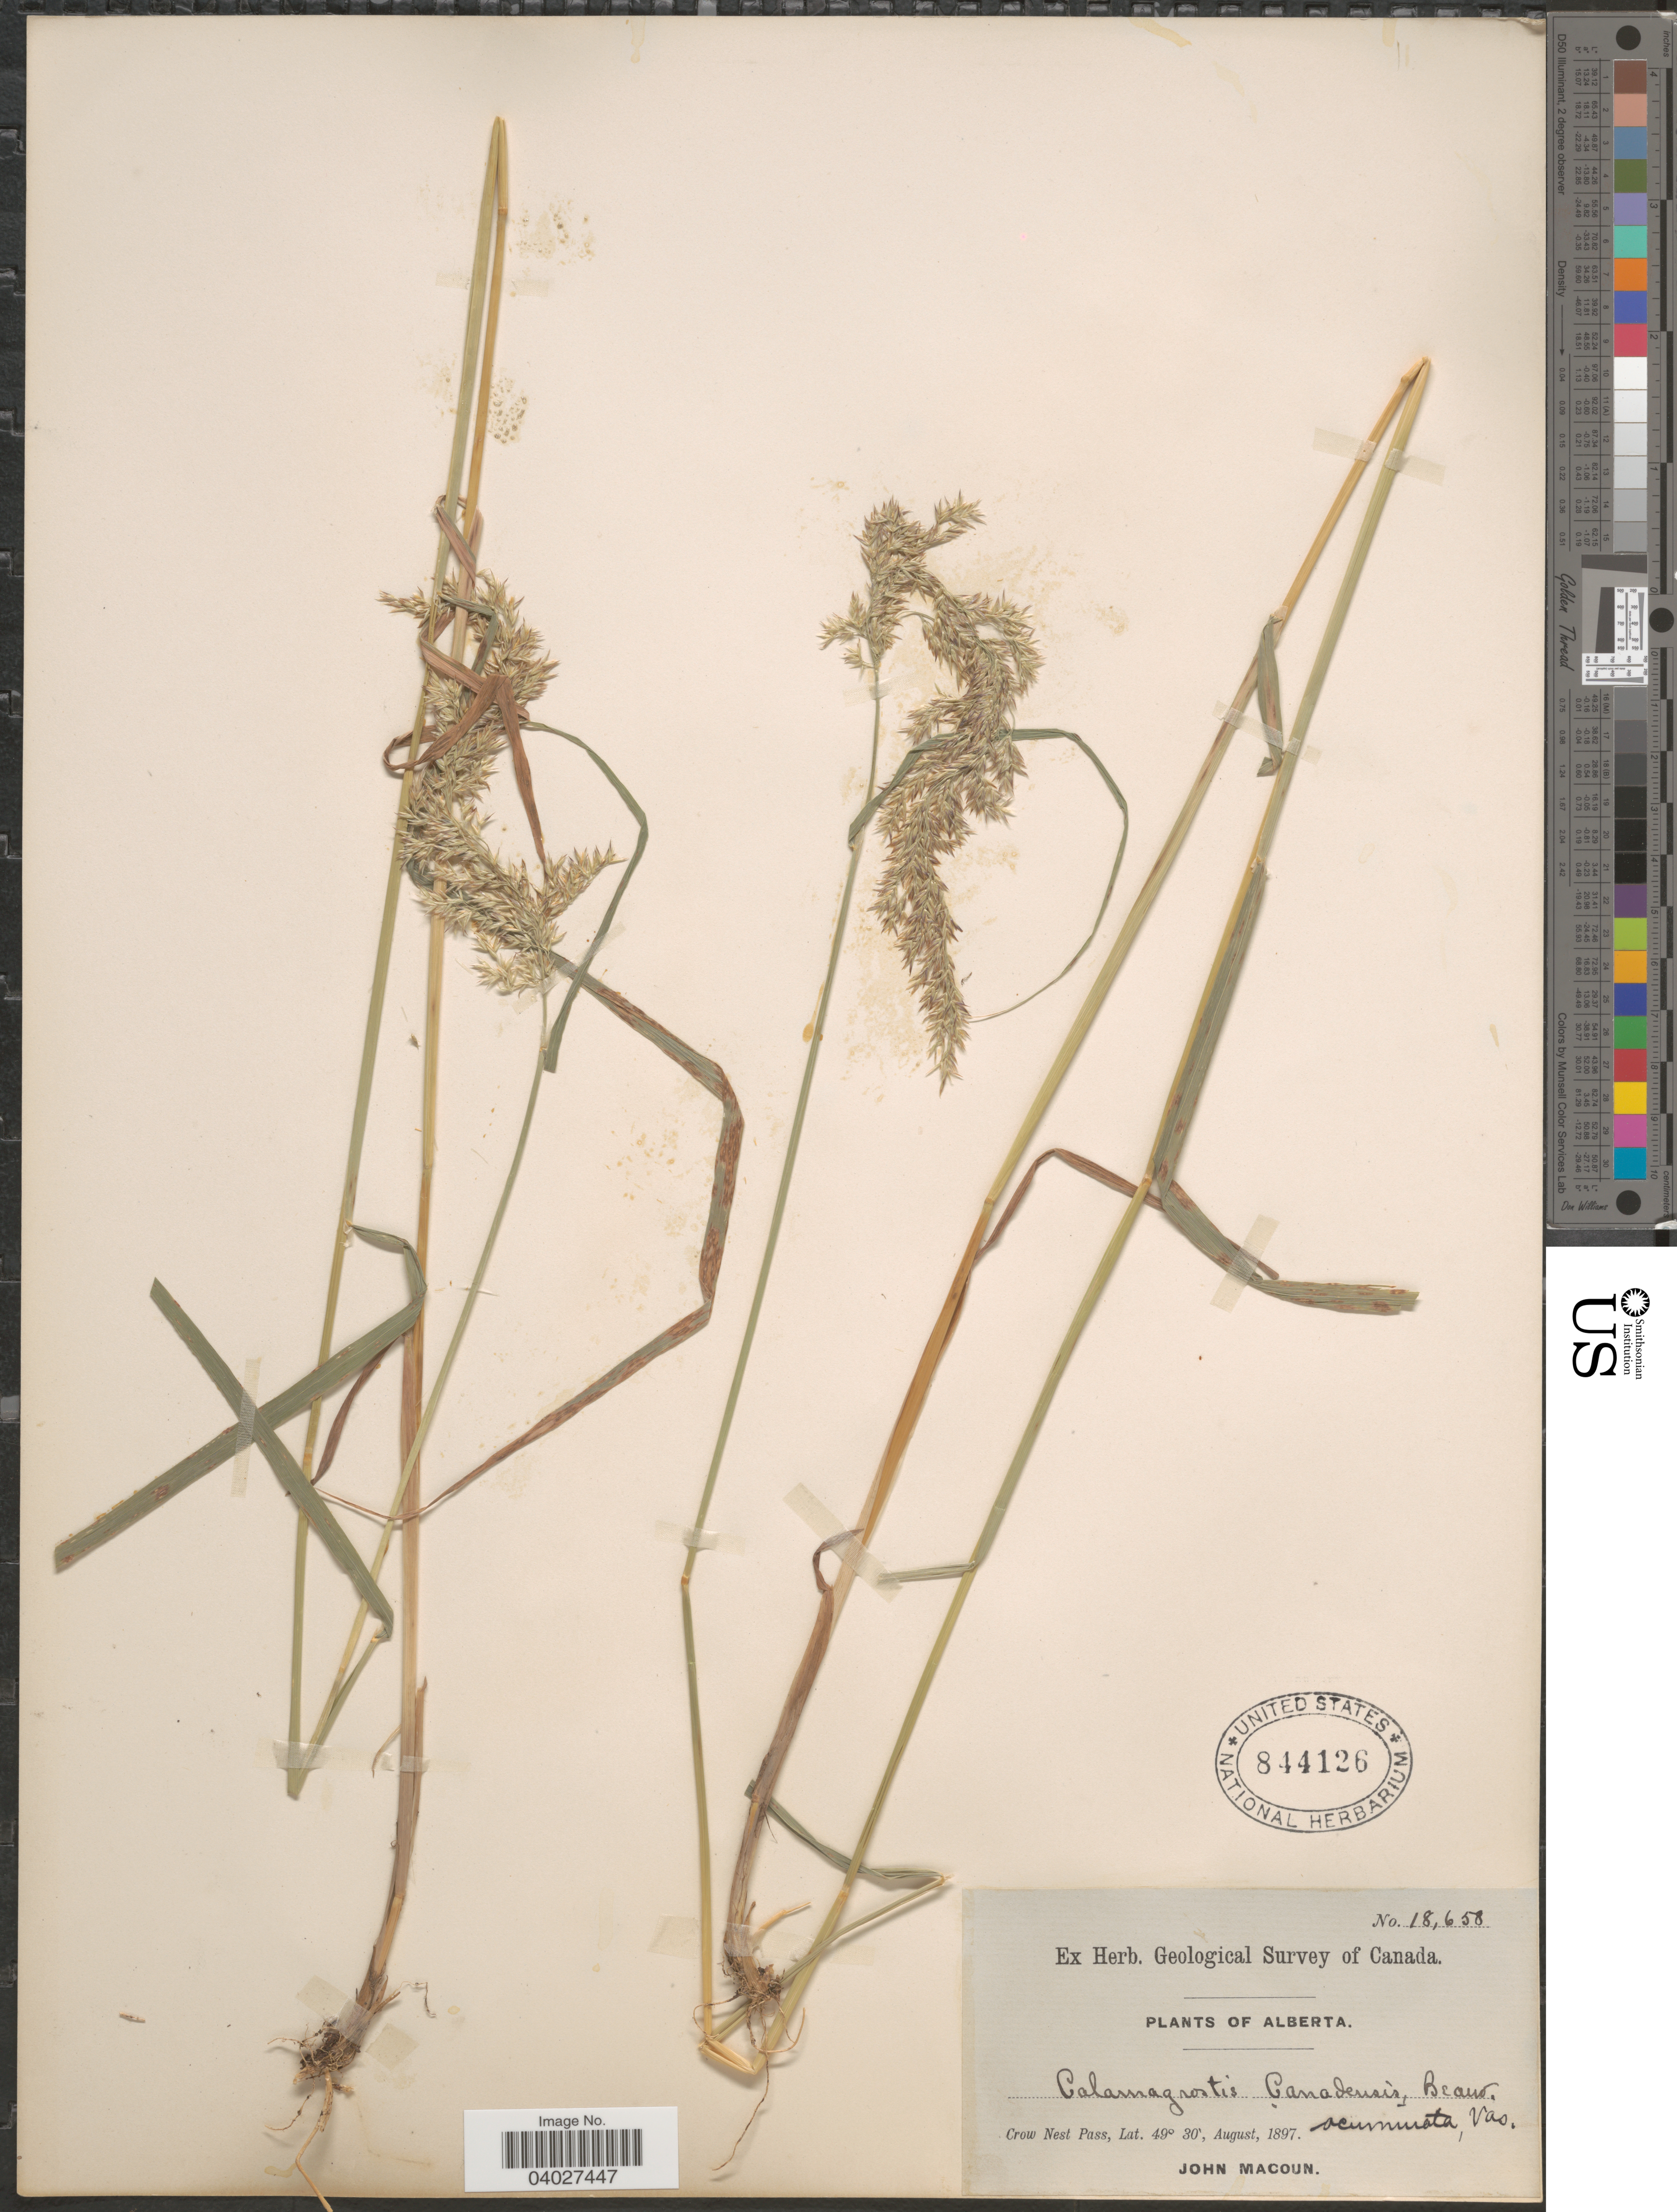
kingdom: Plantae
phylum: Tracheophyta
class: Liliopsida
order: Poales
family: Poaceae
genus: Calamagrostis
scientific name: Calamagrostis canadensis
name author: (Michx.) P. Beauv.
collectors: J. Macoun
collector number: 18658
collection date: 1897-08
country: Canada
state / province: Alberta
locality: Crow Nest Pass.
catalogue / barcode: US 844126